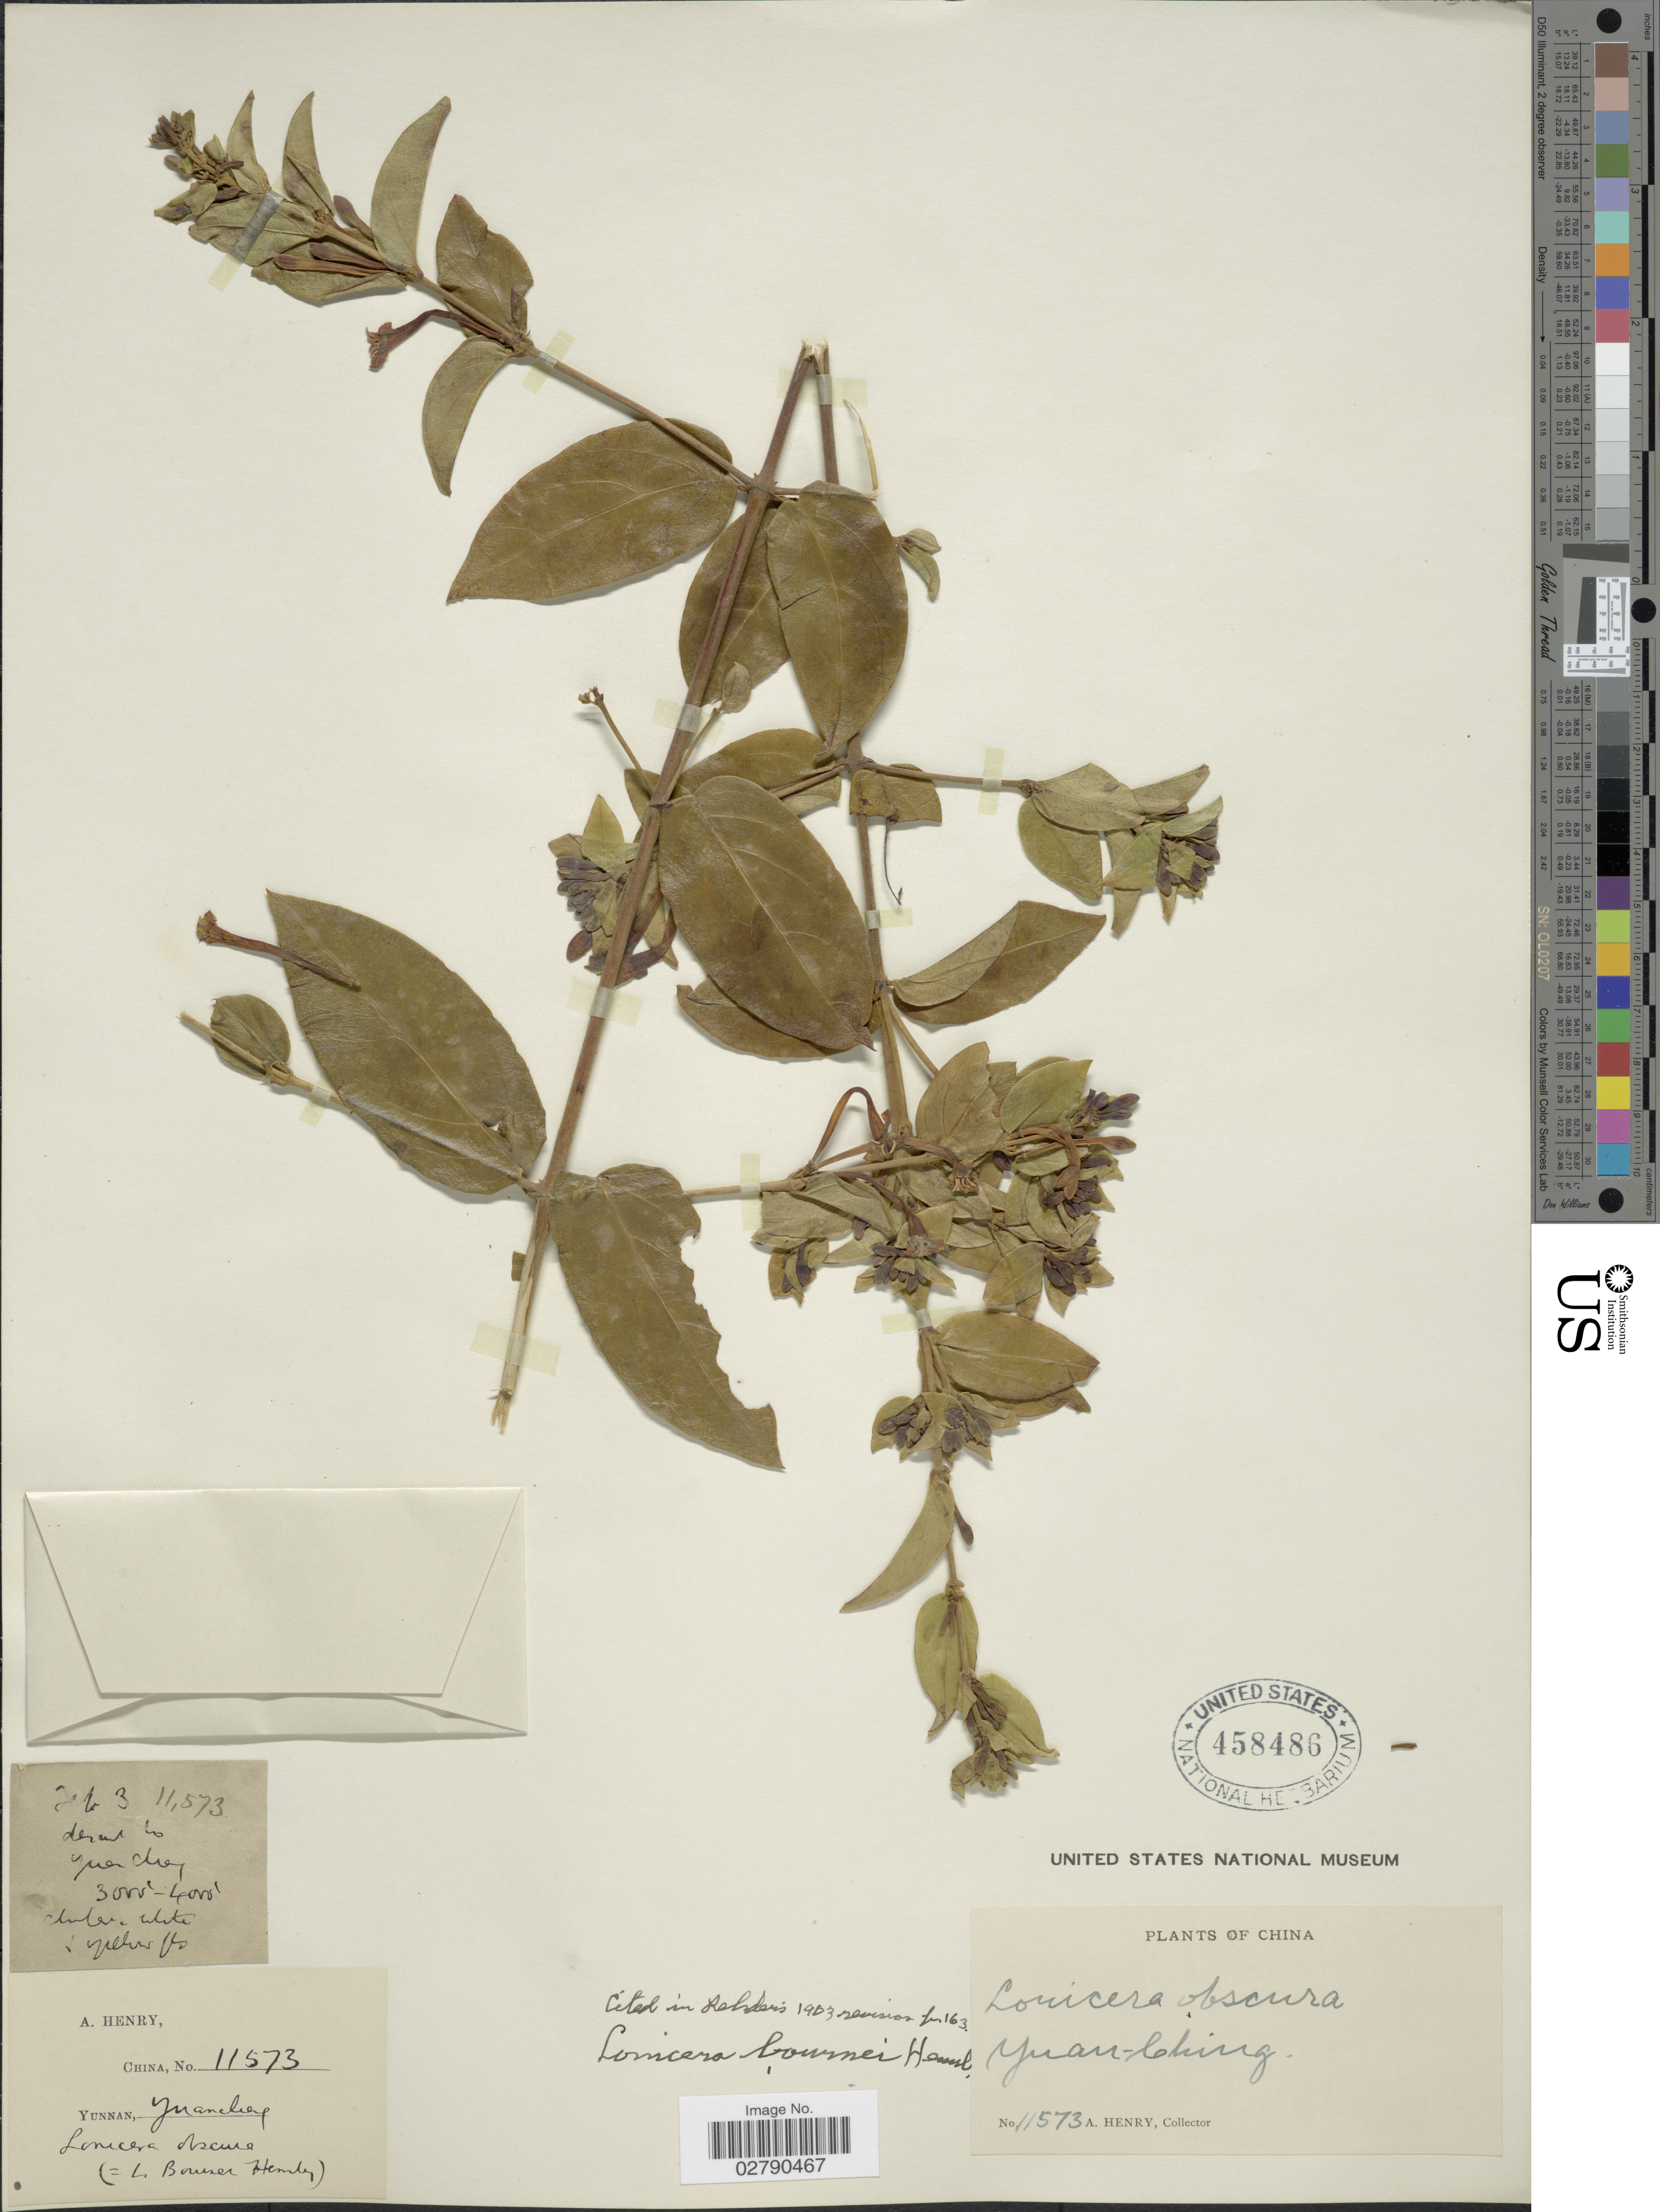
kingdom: Plantae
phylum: Tracheophyta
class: Magnoliopsida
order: Dipsacales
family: Caprifoliaceae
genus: Lonicera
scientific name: Lonicera bournei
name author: Hemsl.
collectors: A. Henry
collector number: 11573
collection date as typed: Transcribed d/m/y: /2/3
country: China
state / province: Yunnan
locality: Yuan-Ching.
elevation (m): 914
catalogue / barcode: US 458486